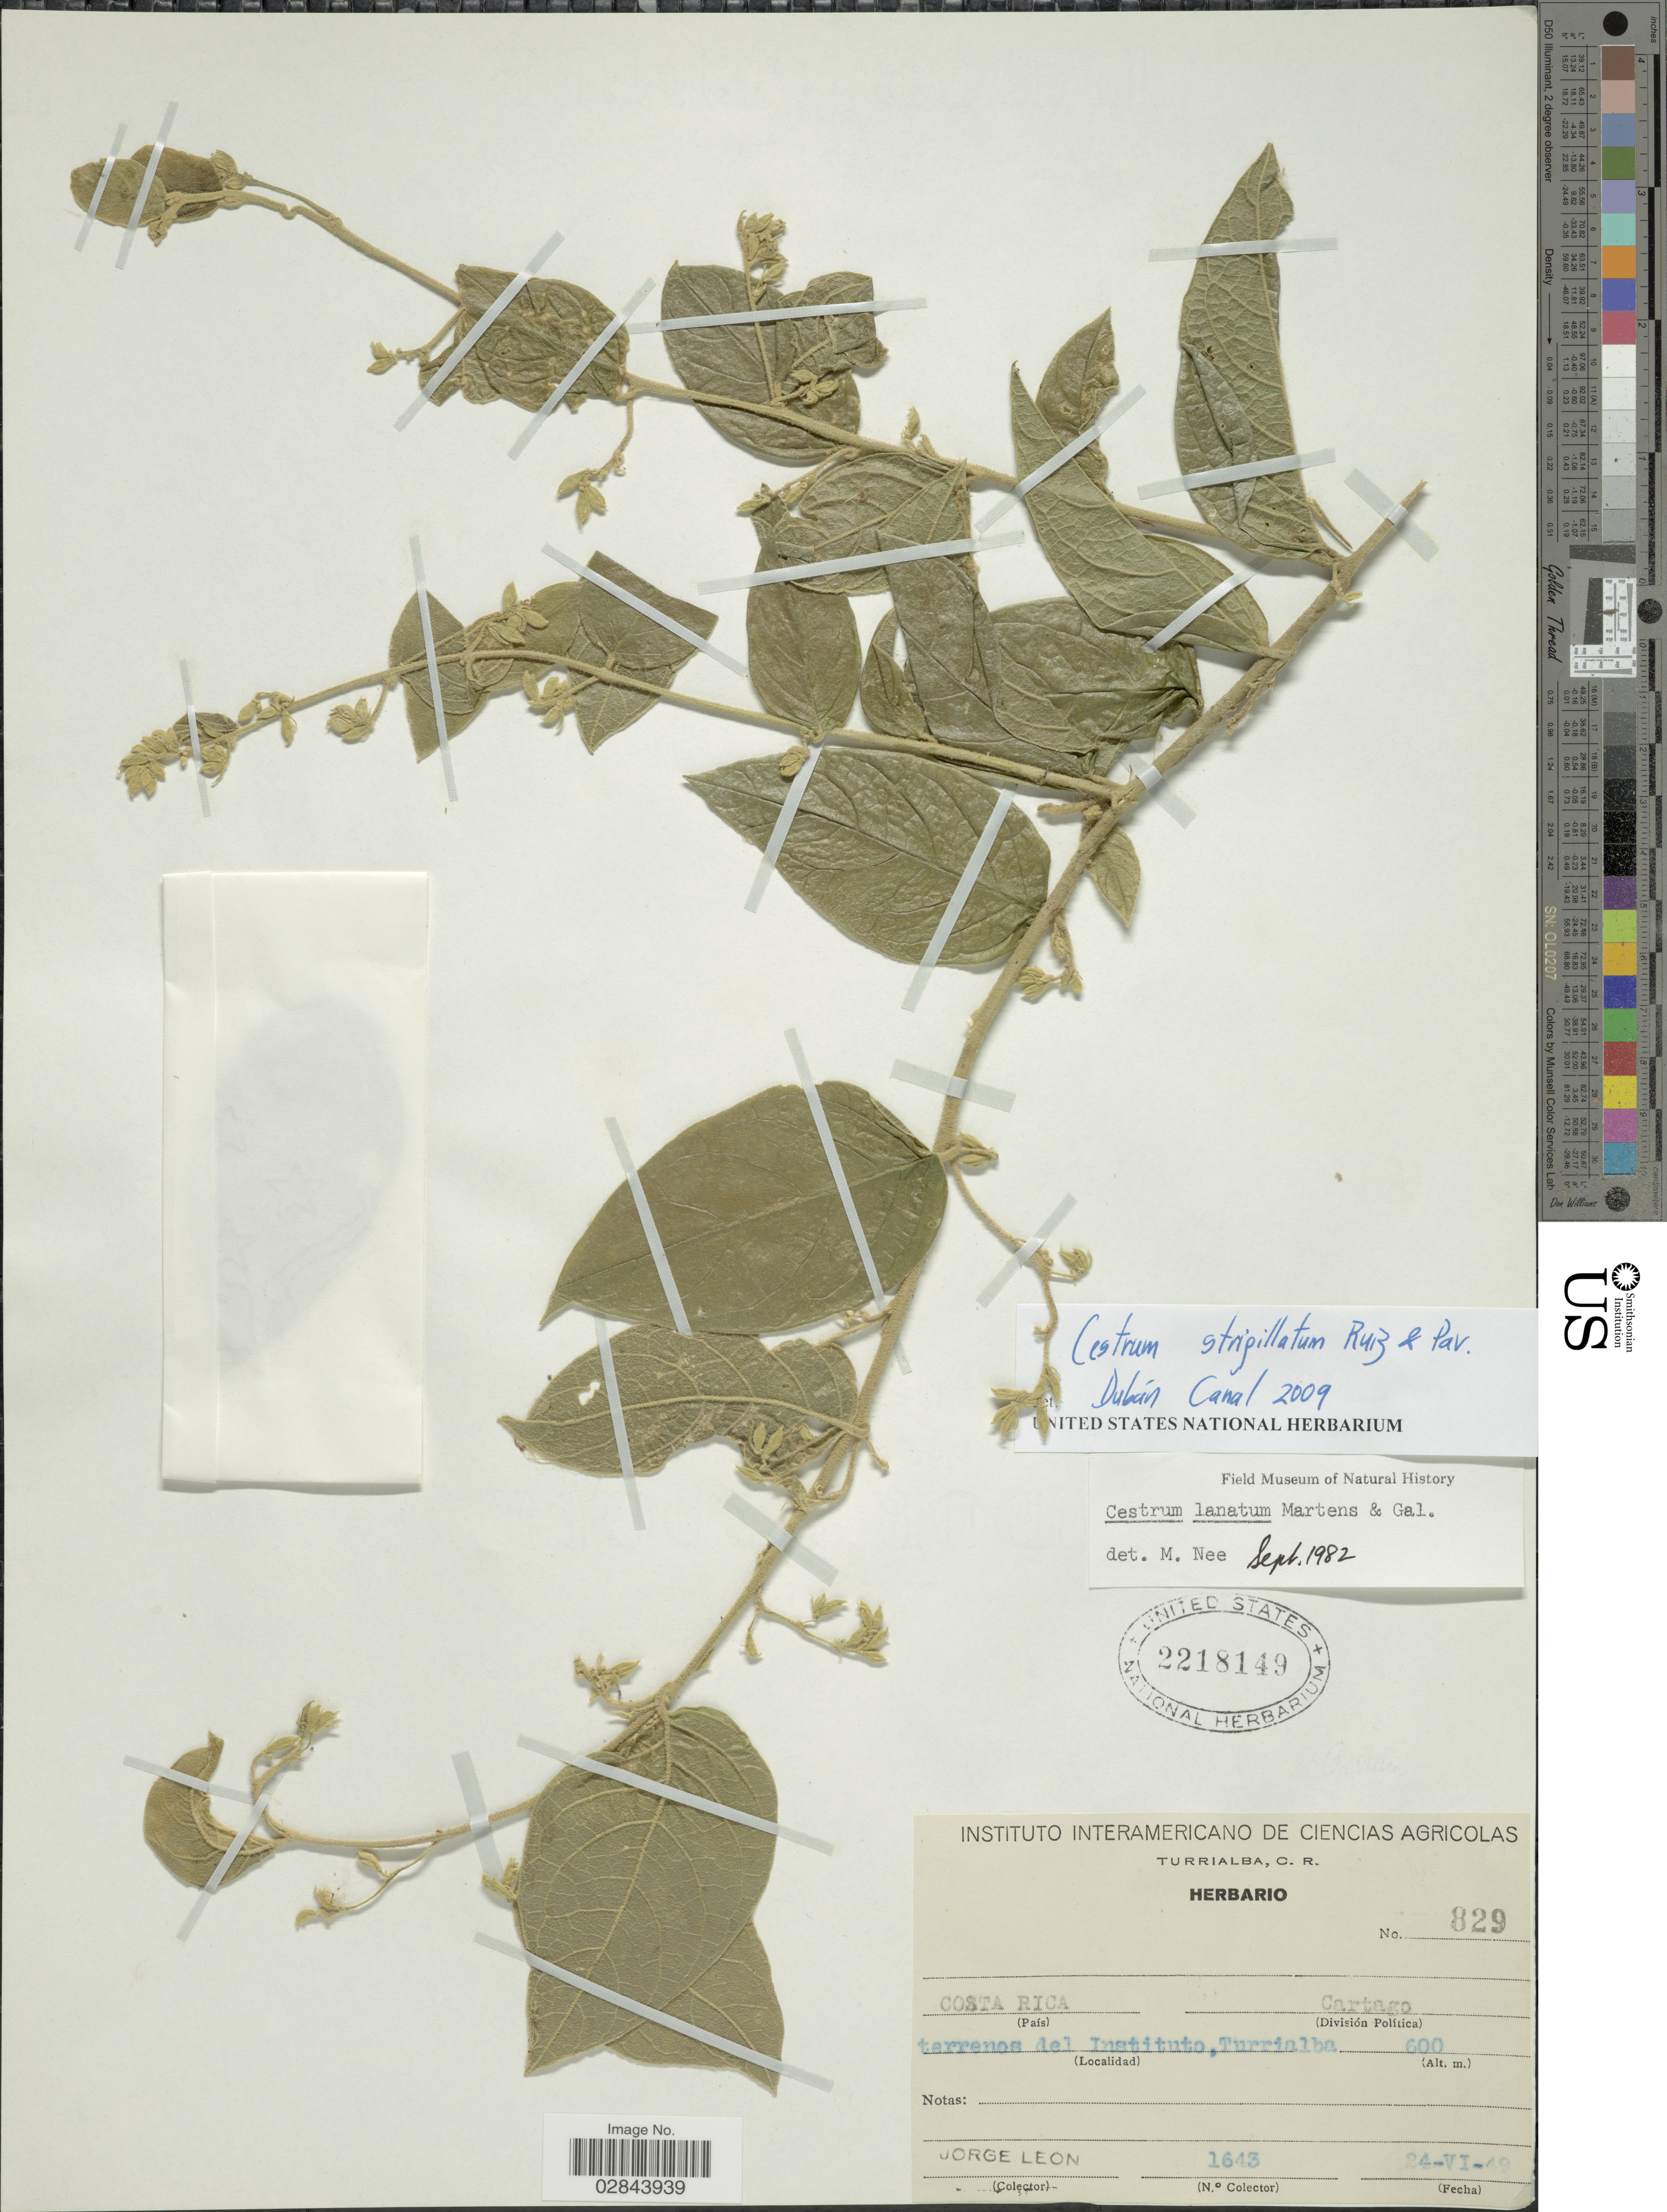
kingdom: Plantae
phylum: Tracheophyta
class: Magnoliopsida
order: Solanales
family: Solanaceae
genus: Cestrum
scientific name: Cestrum strigillatum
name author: Ruiz & Pav.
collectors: J. León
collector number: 1643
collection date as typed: Transcribed d/m/y: 24/6/49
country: Costa Rica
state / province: Cartago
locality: Terrenos del Instituto, Turrialba.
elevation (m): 600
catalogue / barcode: US 2218149